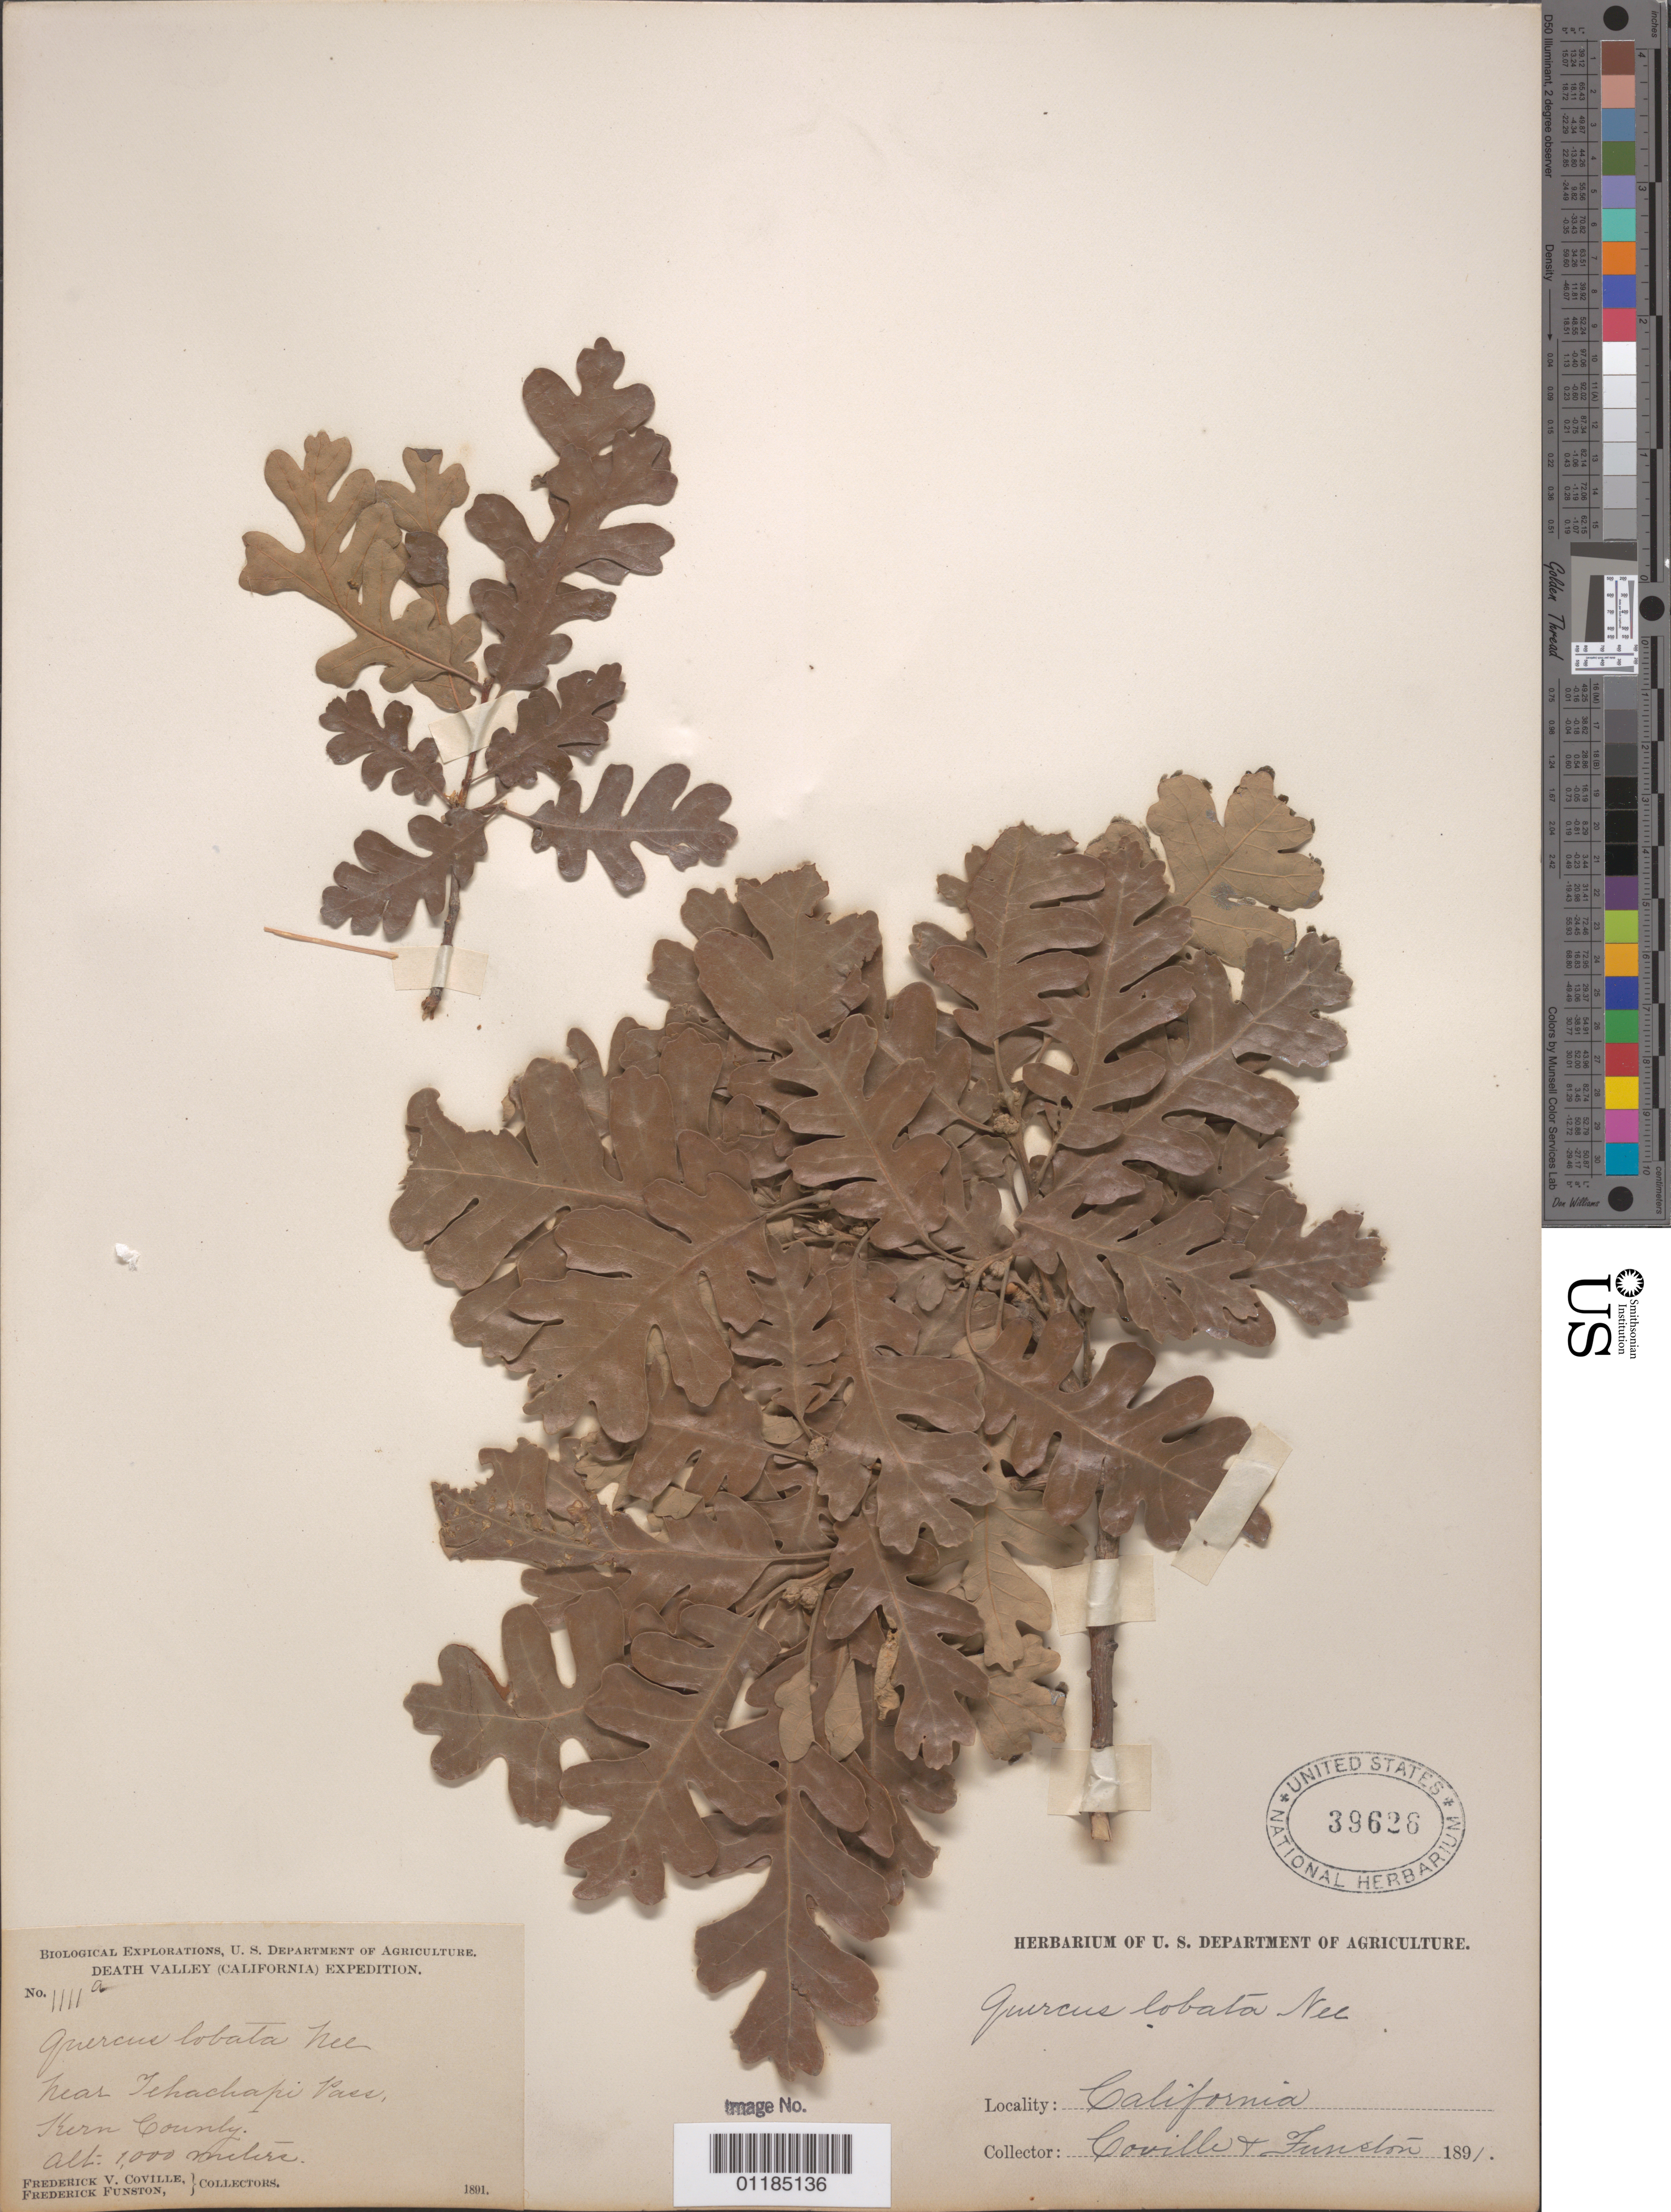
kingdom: Plantae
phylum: Tracheophyta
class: Magnoliopsida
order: Fagales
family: Fagaceae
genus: Quercus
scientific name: Quercus lobata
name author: Née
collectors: F. V. Coville & F. Funston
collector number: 1111a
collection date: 1891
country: United States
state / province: California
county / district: Kern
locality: Near Tehachapi Pass.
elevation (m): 1000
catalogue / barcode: US 39626